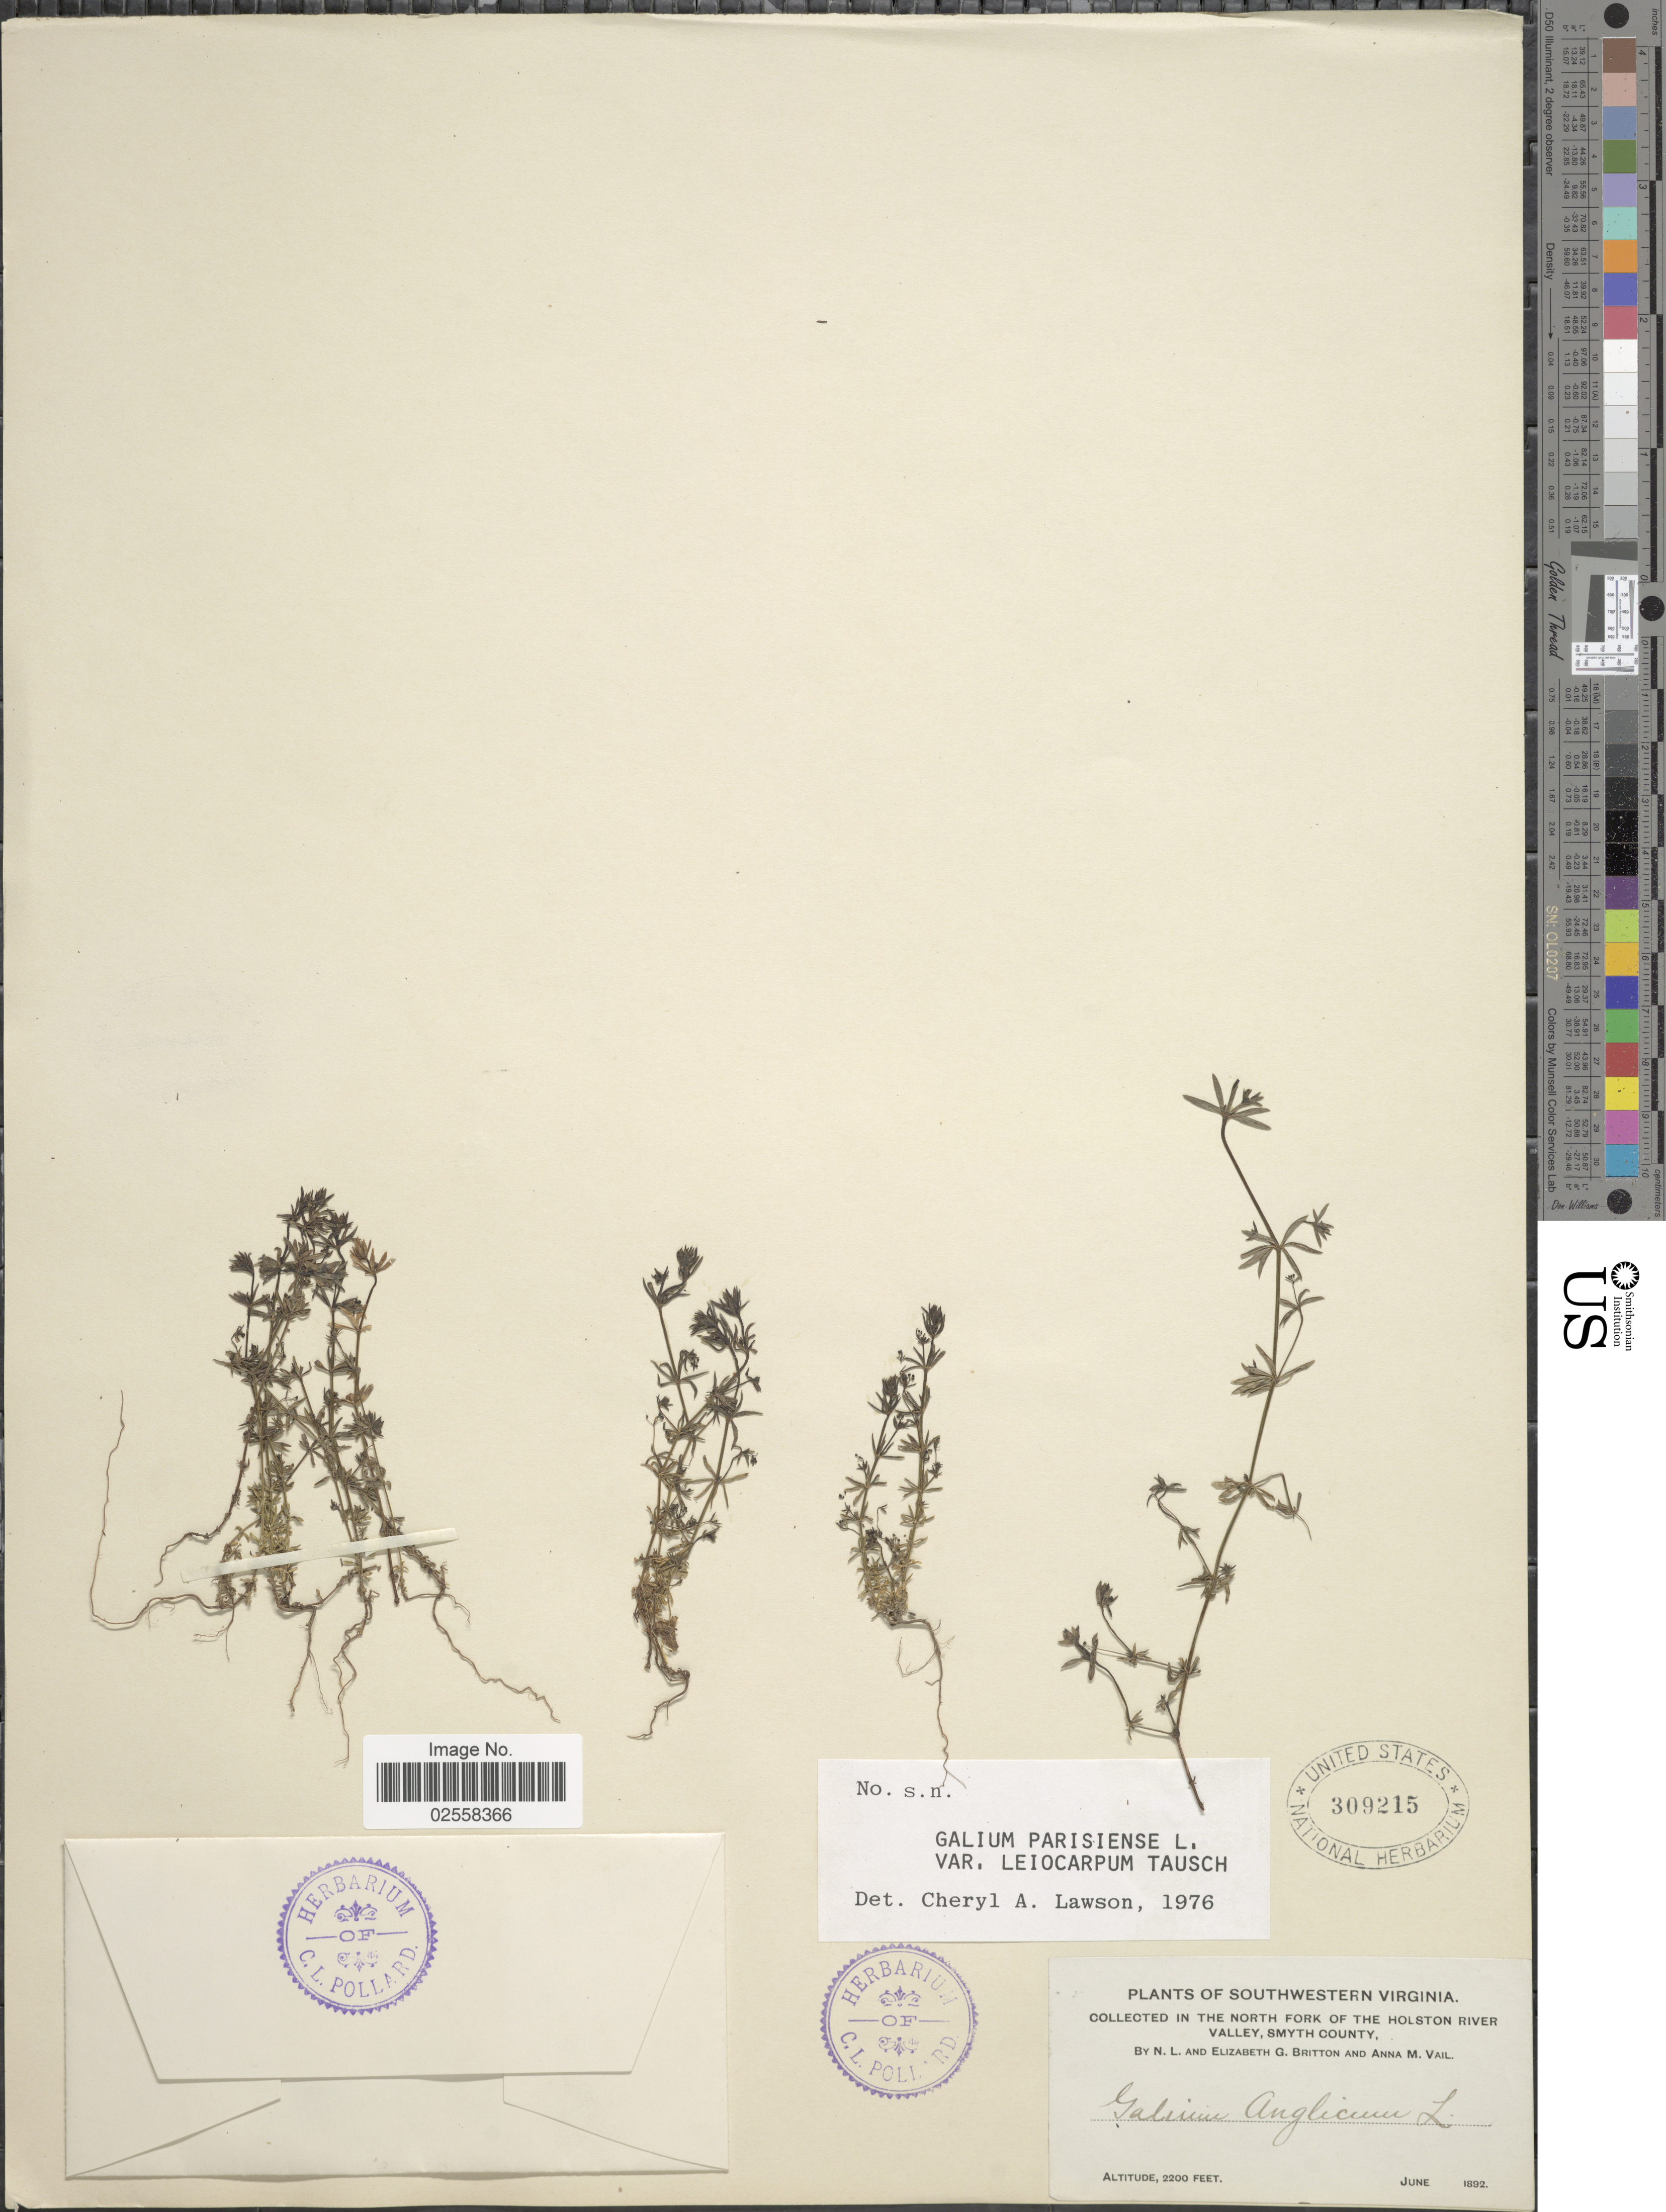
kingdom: Plantae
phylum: Tracheophyta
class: Magnoliopsida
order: Gentianales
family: Rubiaceae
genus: Galium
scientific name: Galium parisiense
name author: L.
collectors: N. Britton, E. G. Britton & A. Vail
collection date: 1892-06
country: United States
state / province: Virginia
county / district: Smyth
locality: Southwestern Virginia, north fork of the Holston River Valley, Smyth County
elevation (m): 671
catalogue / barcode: US 309215